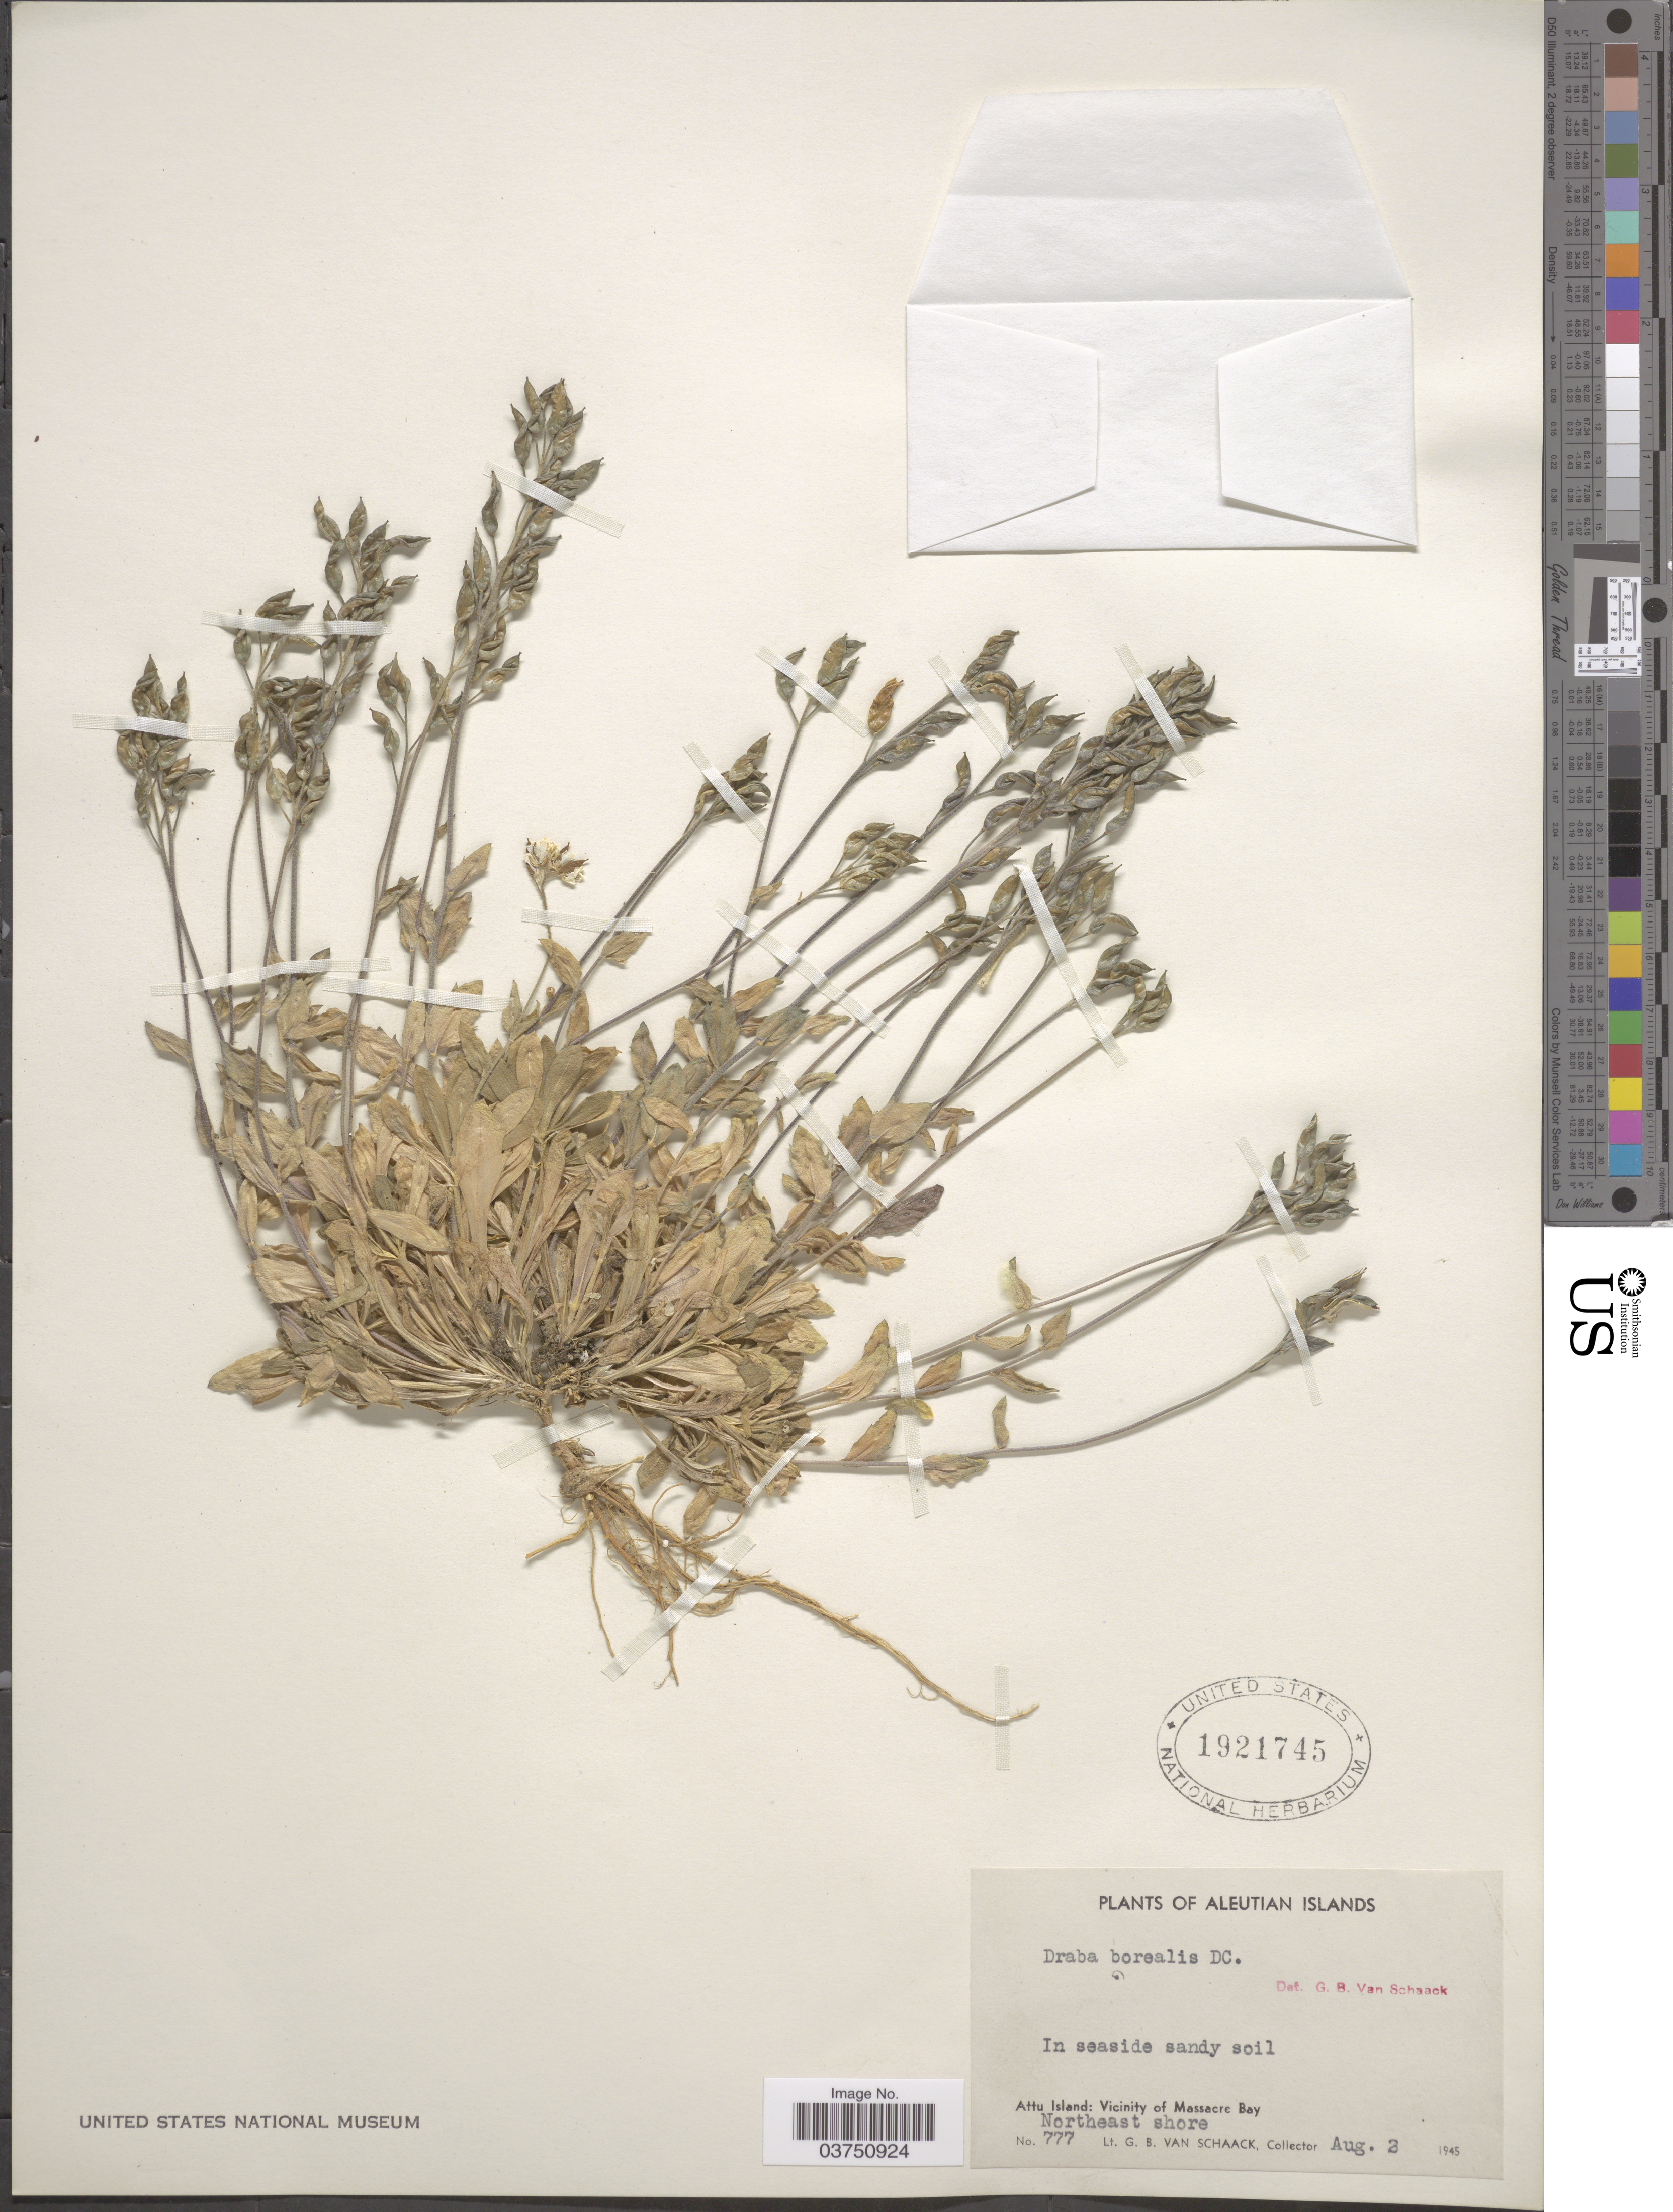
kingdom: Plantae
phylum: Tracheophyta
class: Magnoliopsida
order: Brassicales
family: Brassicaceae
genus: Draba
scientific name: Draba borealis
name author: DC.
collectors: G. Van Schaack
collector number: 777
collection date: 1945-08-02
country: United States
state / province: Alaska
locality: Aleutian Islands. Attu Island: Vicinity of Massacre Bay. Northeast shore.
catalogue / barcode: US 1921745